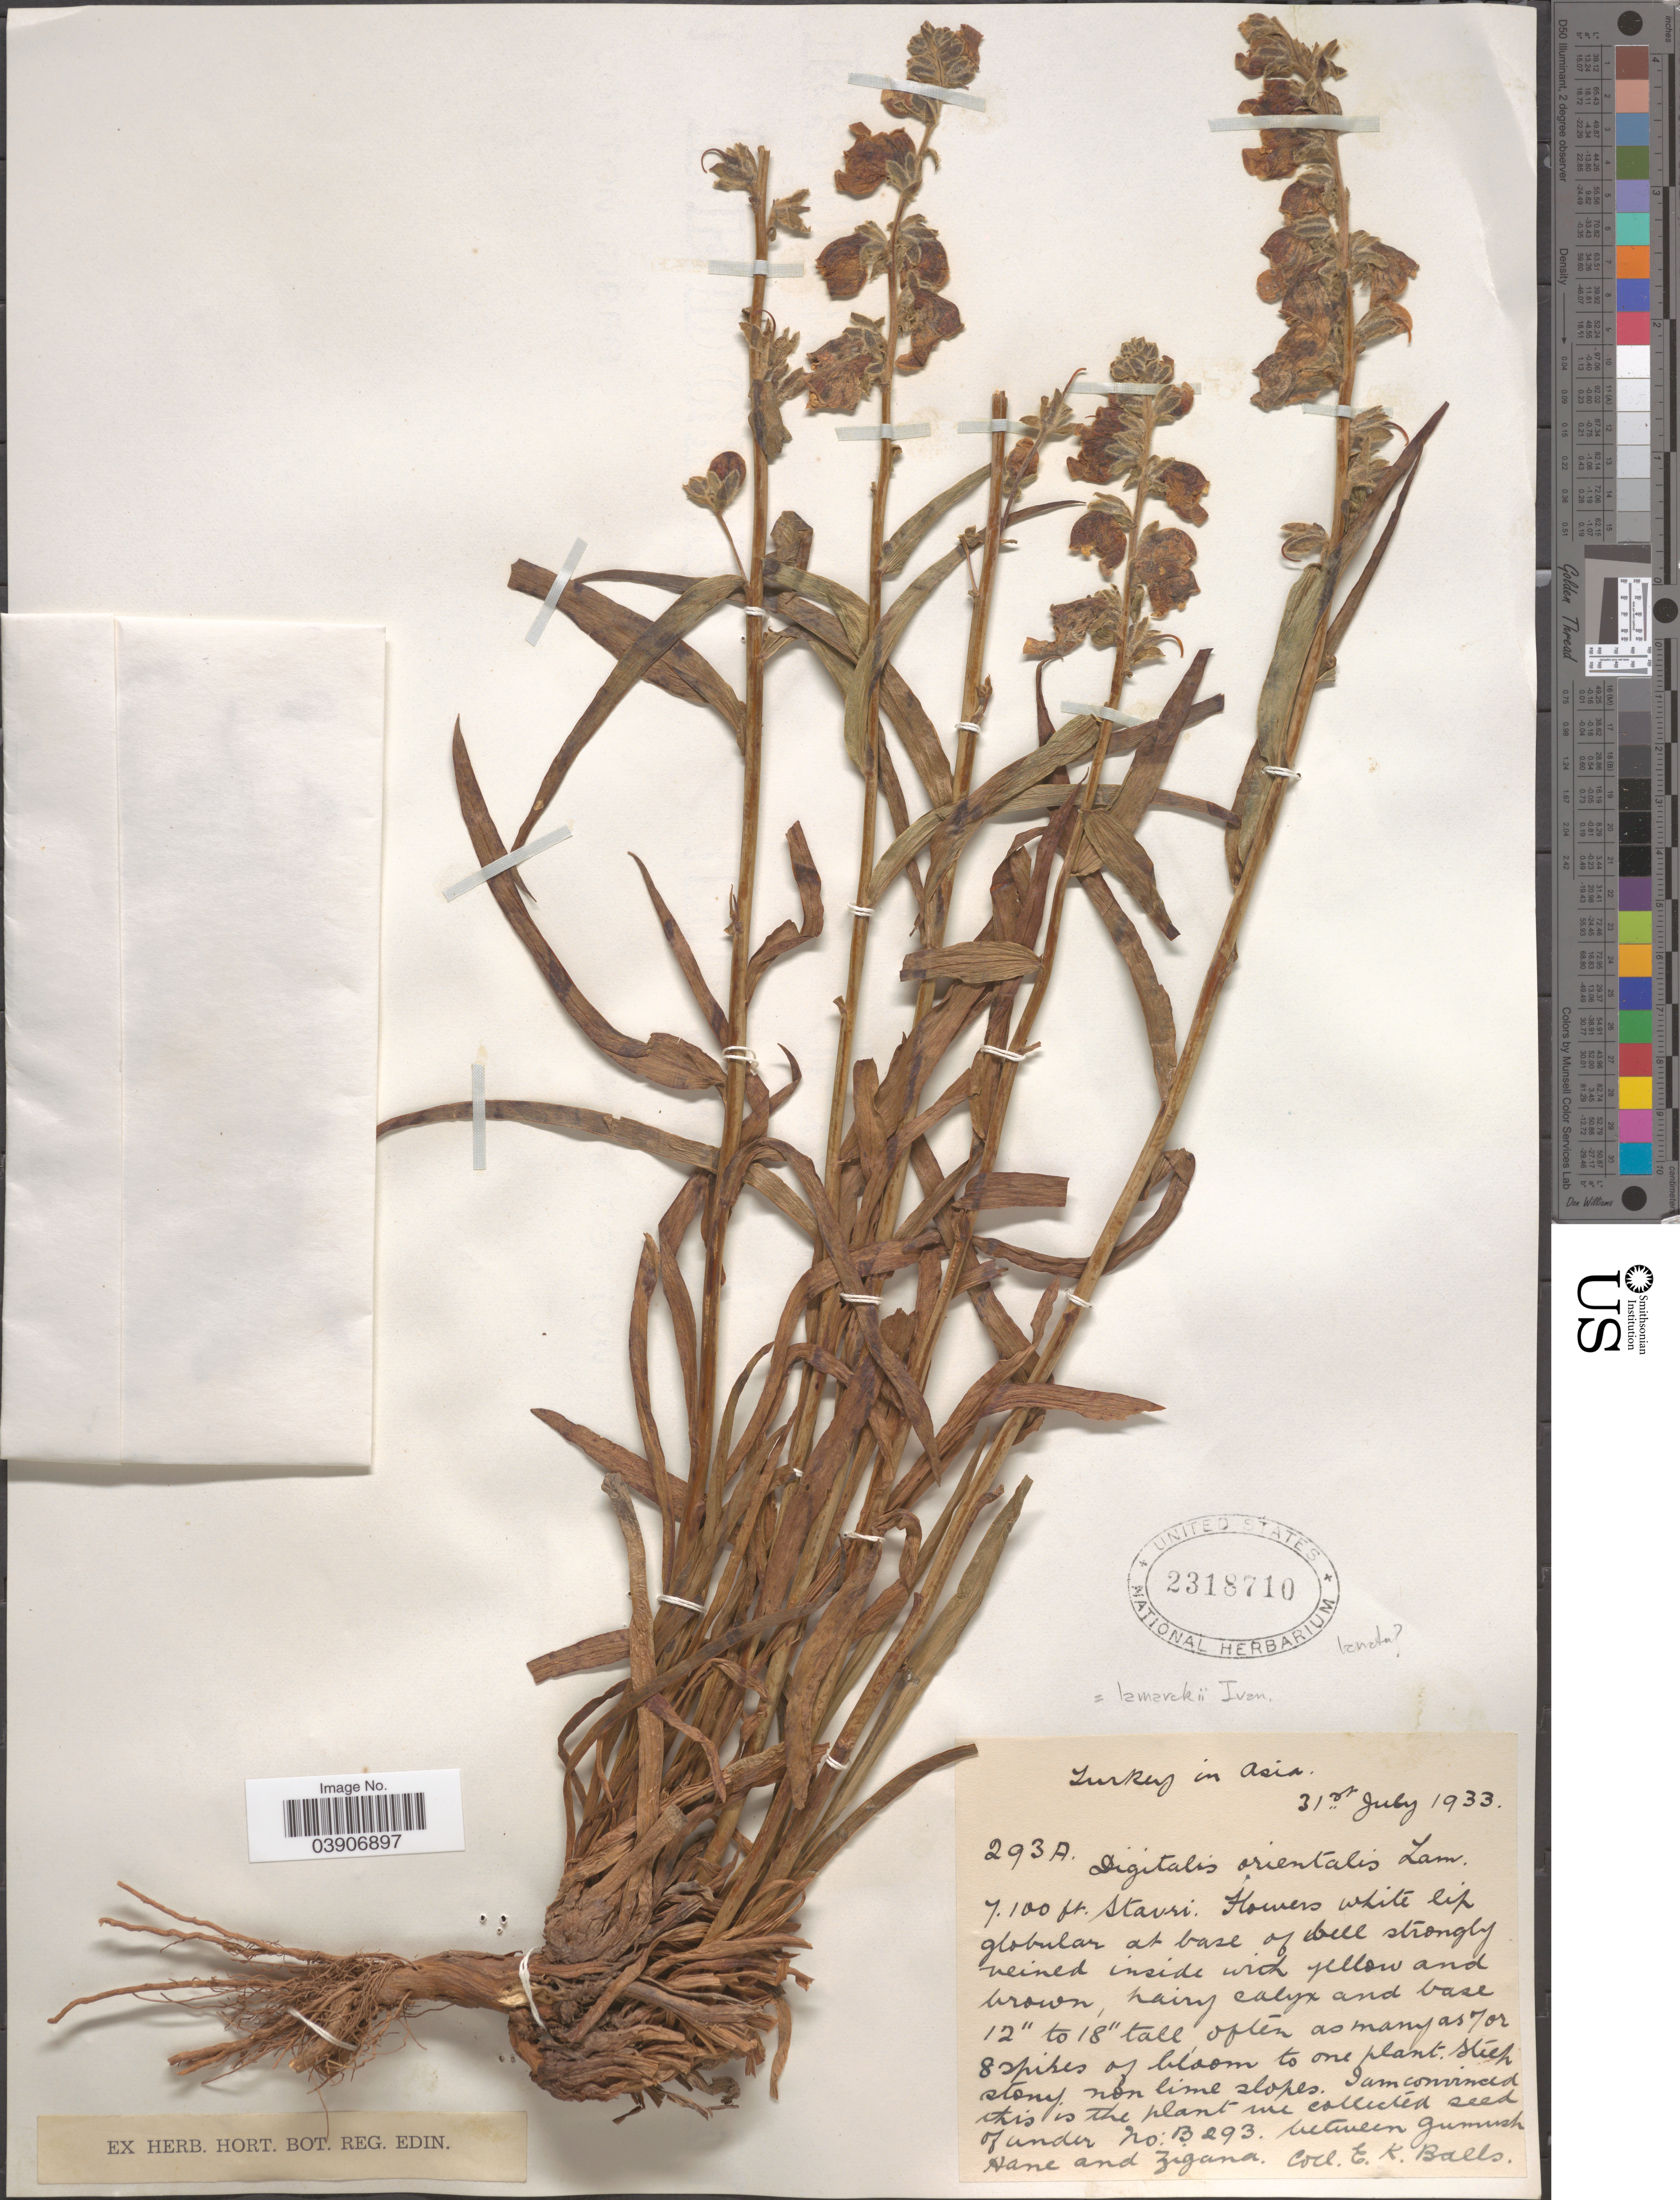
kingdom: Plantae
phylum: Tracheophyta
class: Magnoliopsida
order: Lamiales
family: Plantaginaceae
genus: Digitalis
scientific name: Digitalis orientalis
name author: Mill.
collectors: E. K. Balls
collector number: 293A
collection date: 1933-07-31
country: Turkey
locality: Turkey in Asia. Between Gümüşhane and Zigana.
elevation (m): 2164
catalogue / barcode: US 2318710